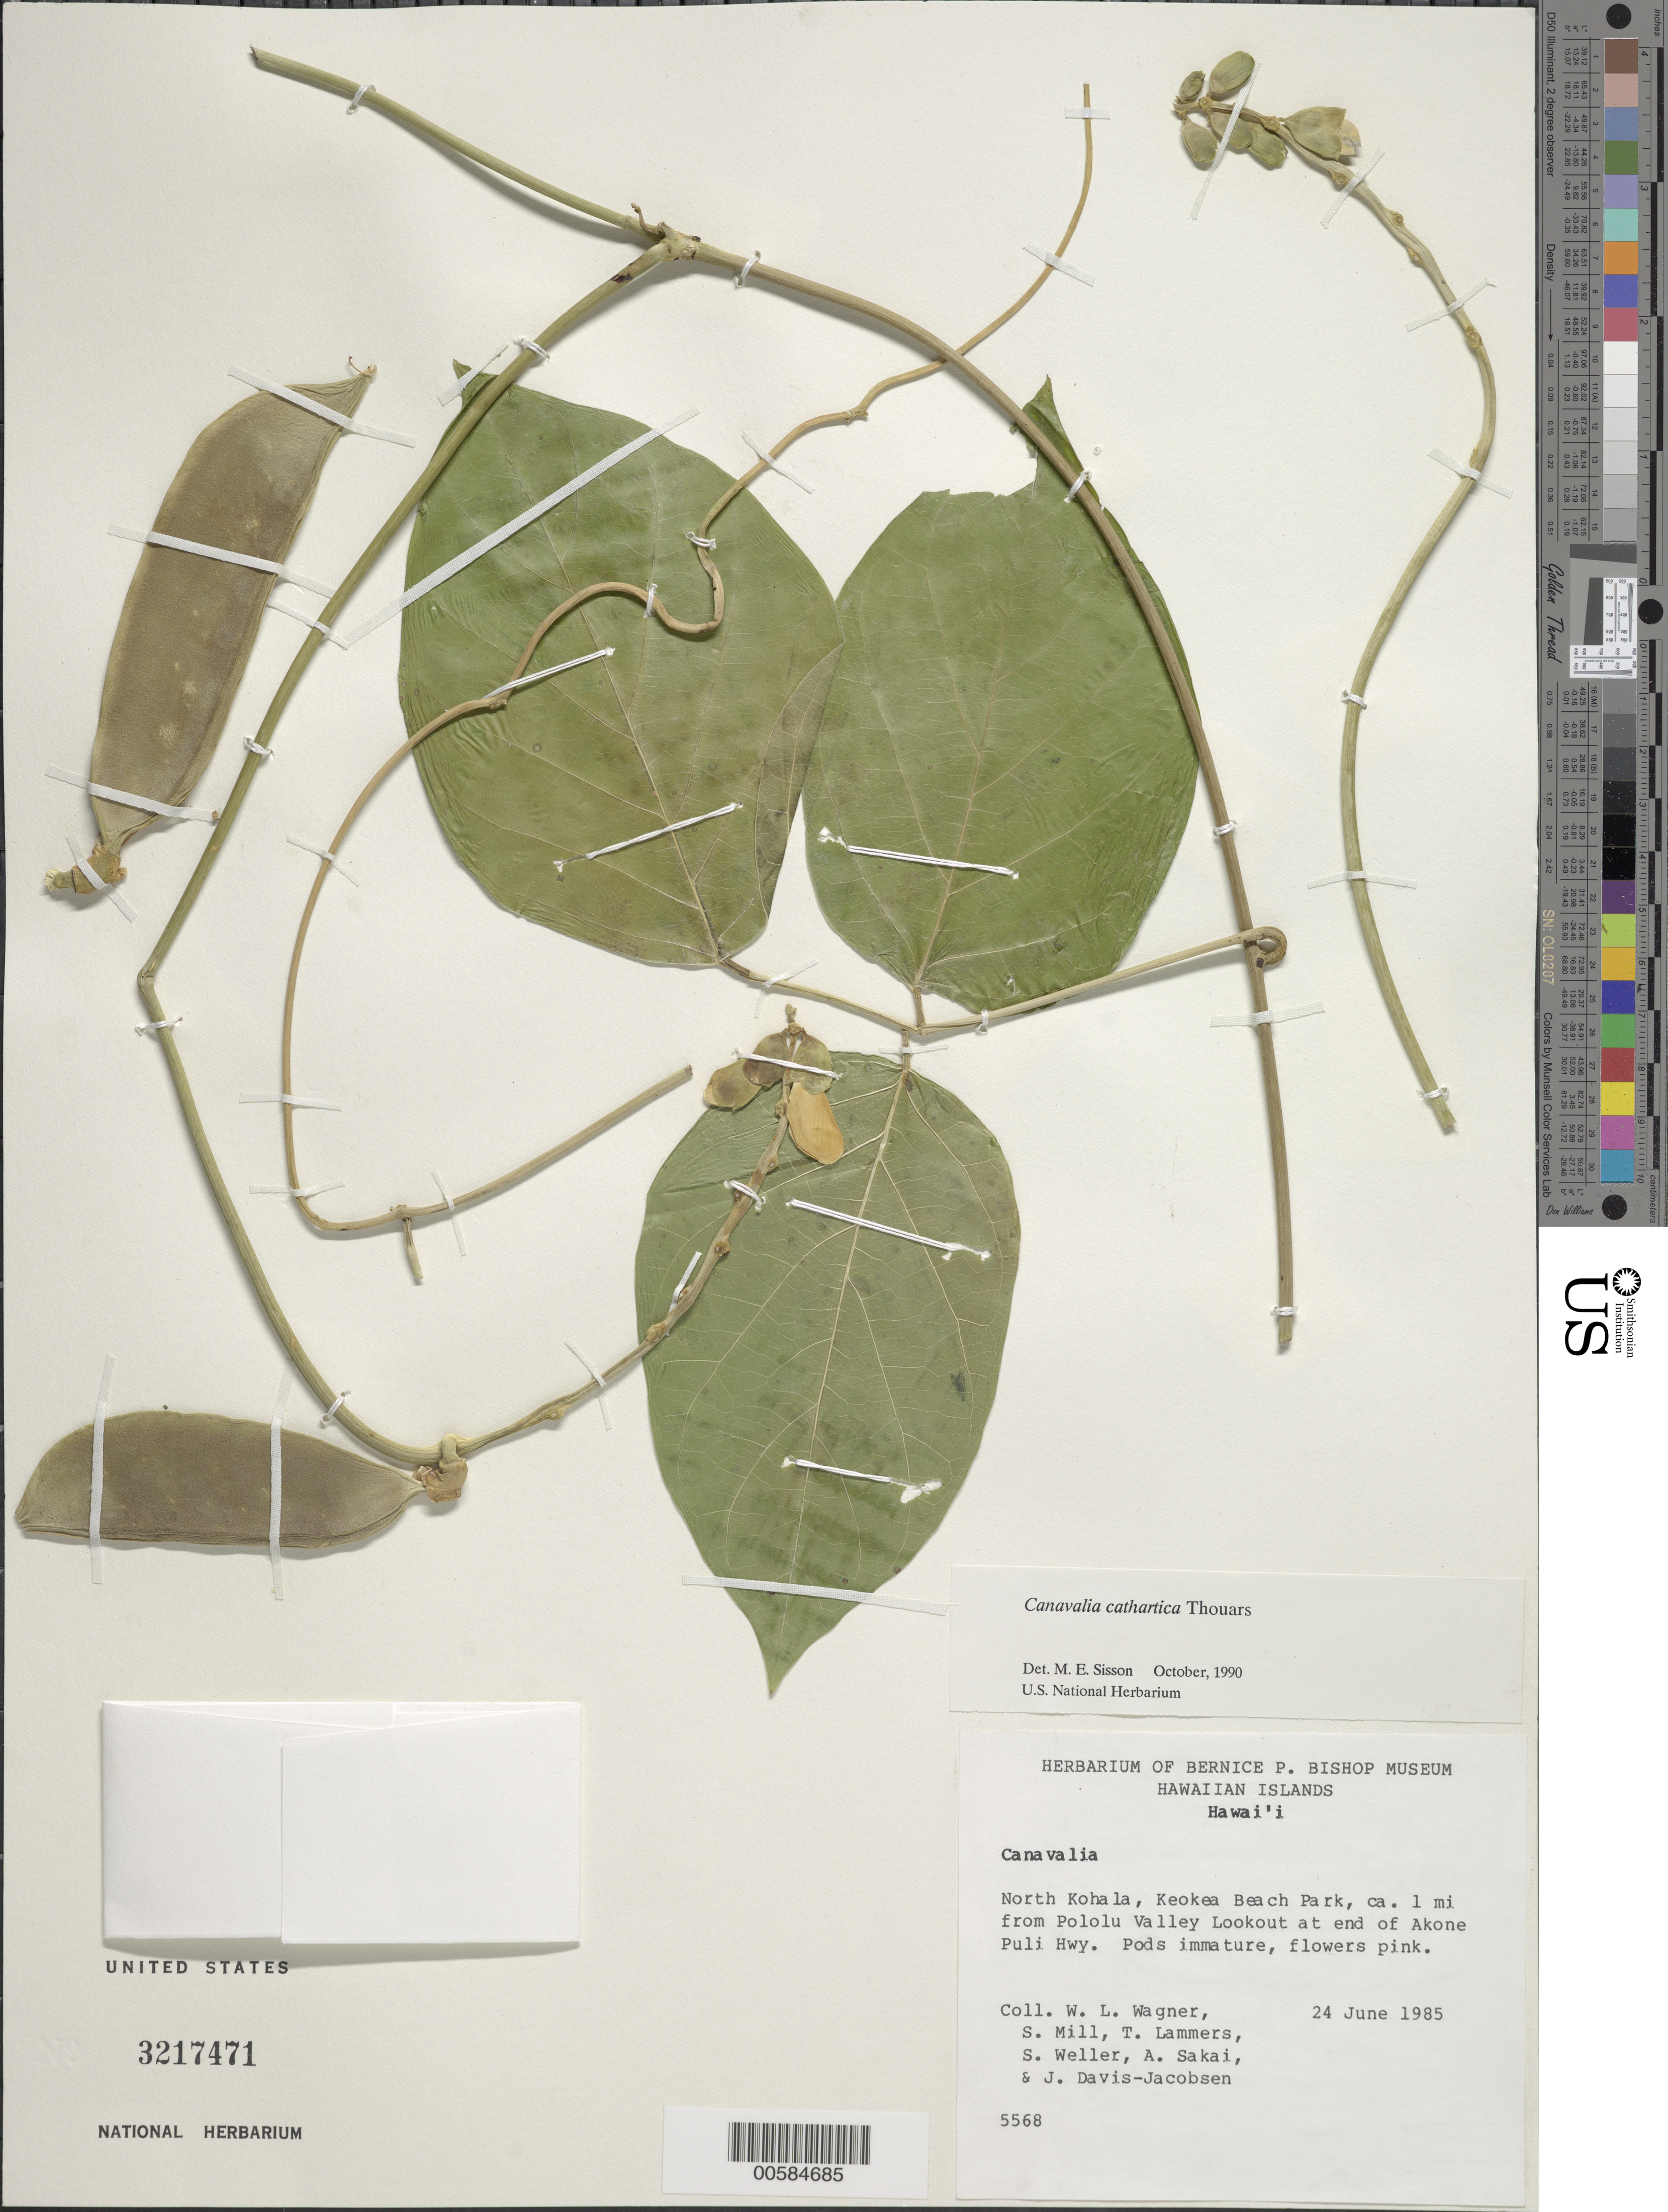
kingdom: Plantae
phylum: Tracheophyta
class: Magnoliopsida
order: Fabales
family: Fabaceae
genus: Canavalia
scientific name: Canavalia cathartica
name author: Thouars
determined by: Sisson, M. E.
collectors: W. L. Wagner, S. W. Miller, T. G. Lammers, S. G. Weller & A. Sakai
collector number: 5568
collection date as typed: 24 Jun 1985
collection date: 1985-06-24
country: United States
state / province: Hawaii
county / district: Hawaii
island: Hawaii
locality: North Kohala, Keokea Beach Park, ca 1 mi from Pololu Valley Lookout at end of Akone Puli Hwy.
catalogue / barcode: US 3217471